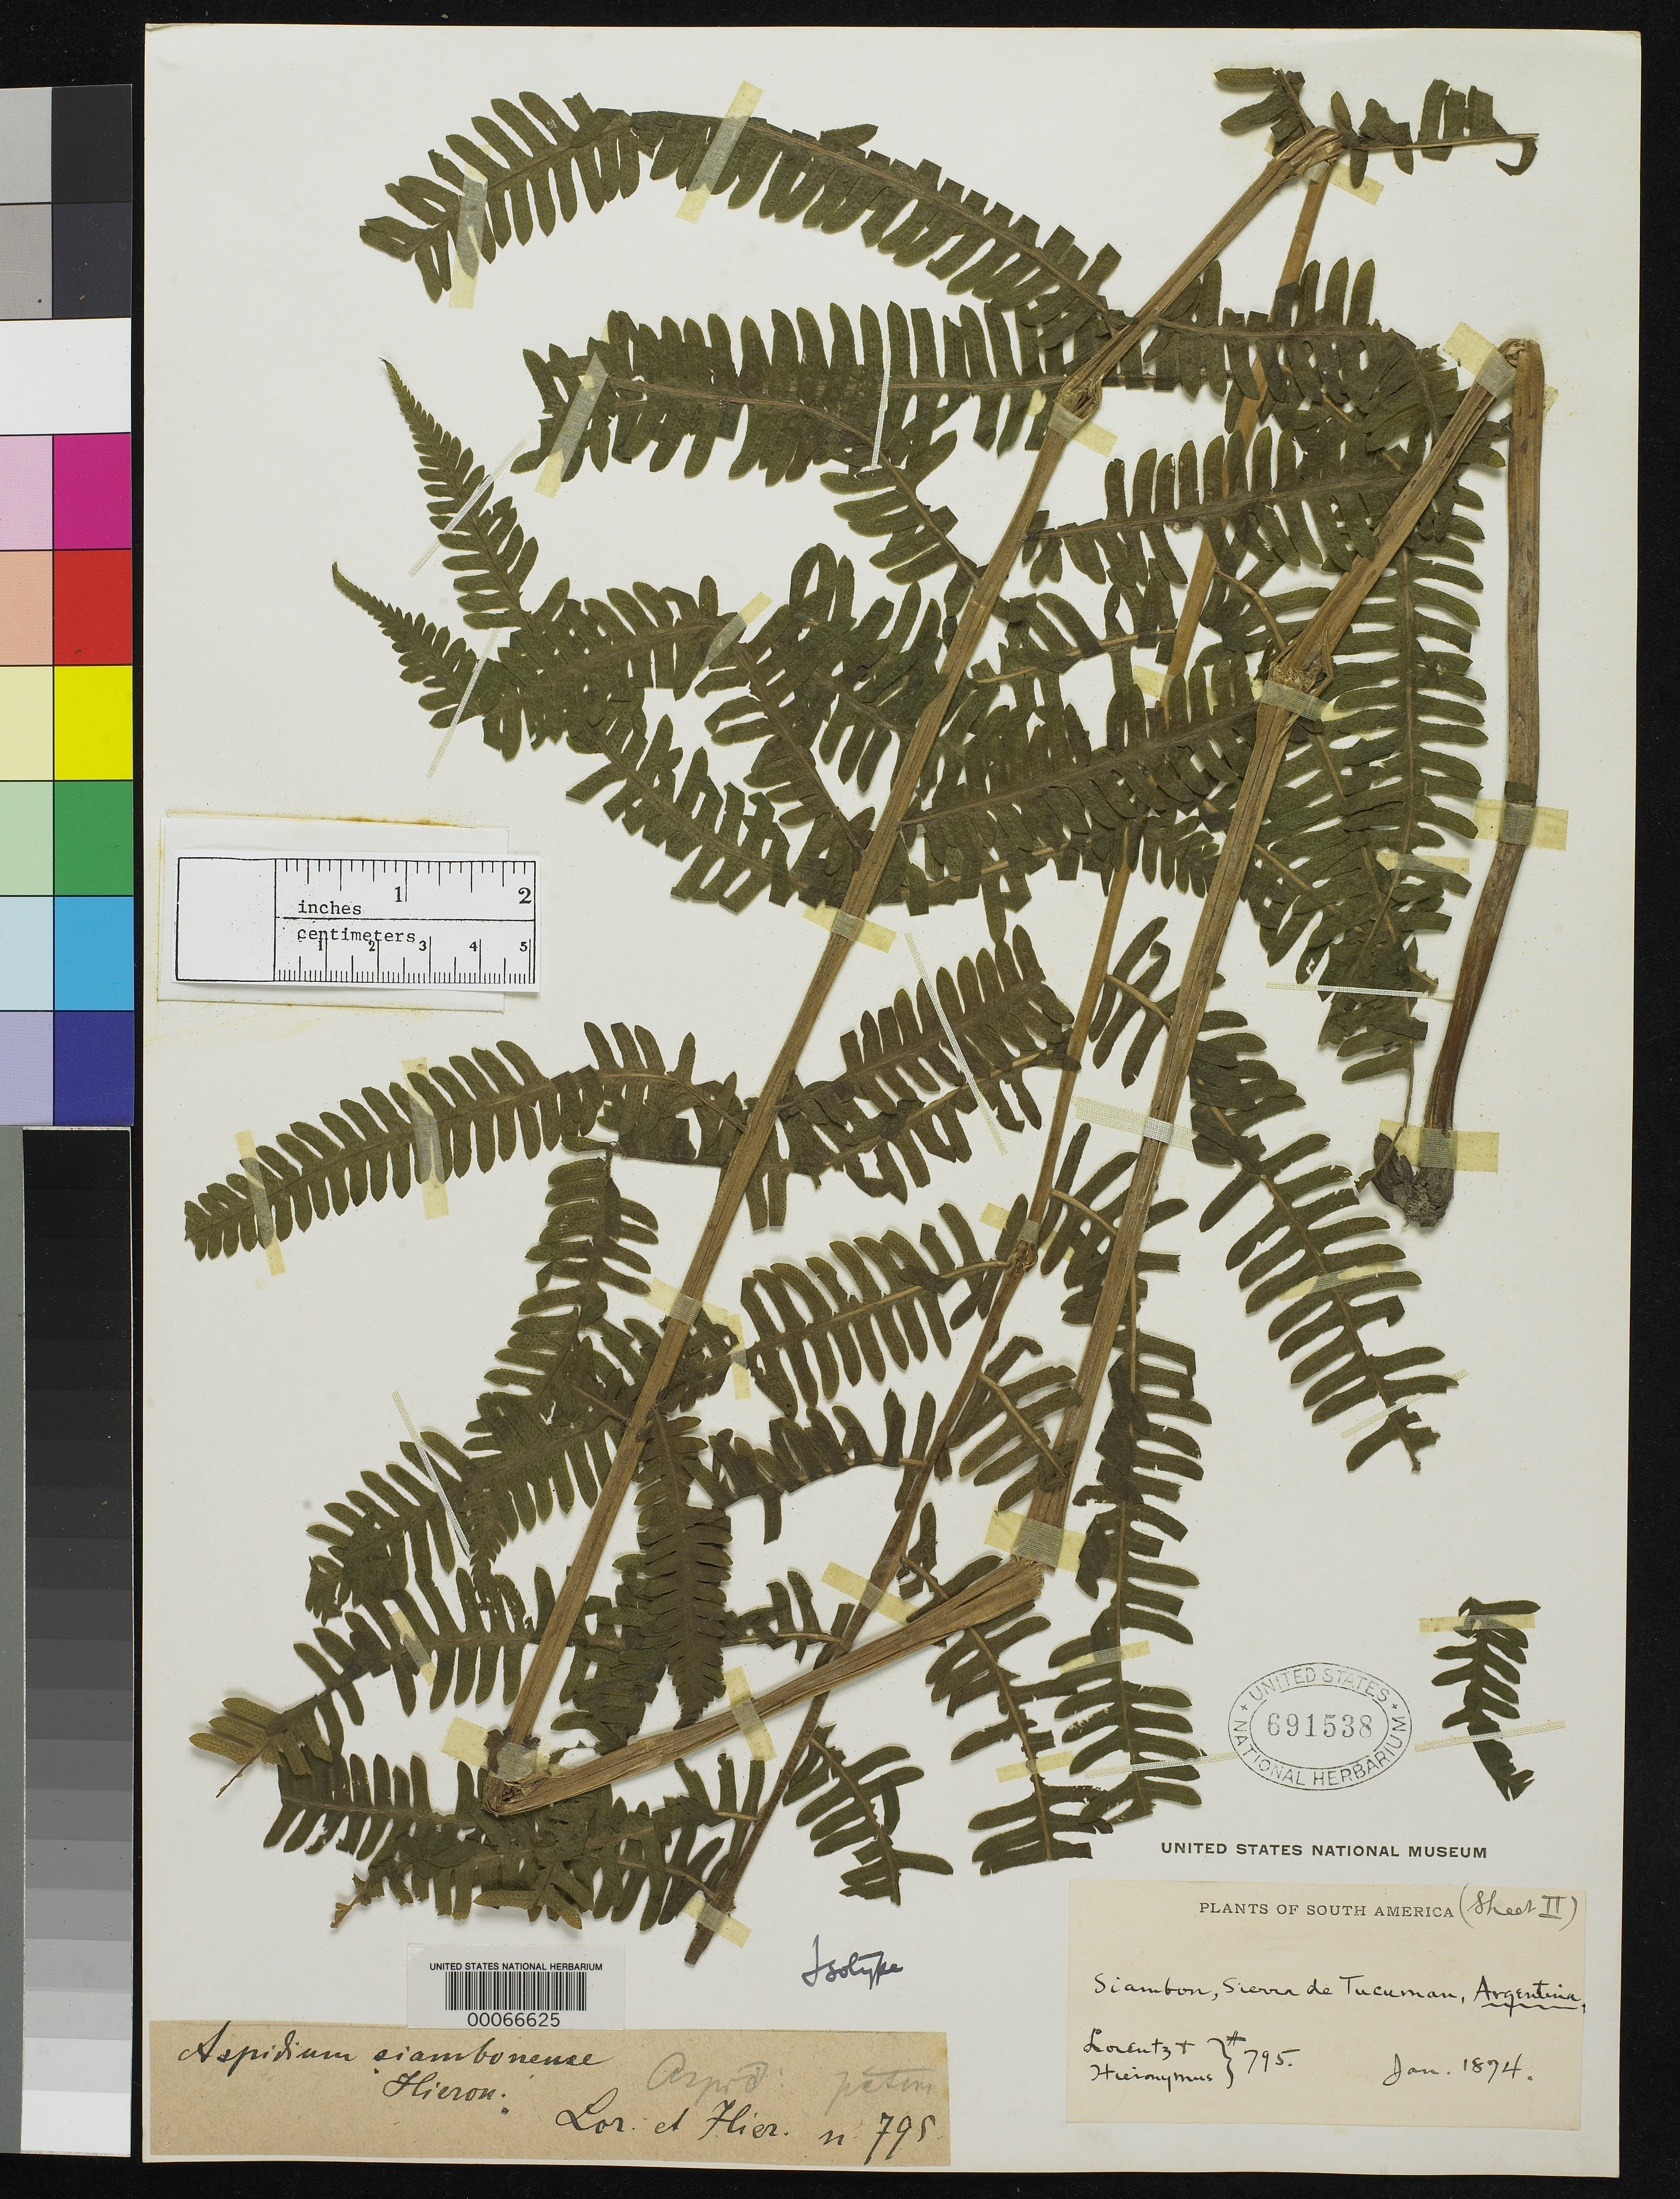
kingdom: Plantae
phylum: Tracheophyta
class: Polypodiopsida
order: Polypodiales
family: Tectariaceae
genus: Aspidium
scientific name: Aspidium siambonense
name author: Hieron.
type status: Isotype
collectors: P. G. Lorentz & G. H. Hieronymus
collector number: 795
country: Argentina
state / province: Tucumán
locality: Sierra de Tucuman.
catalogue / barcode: US 691538